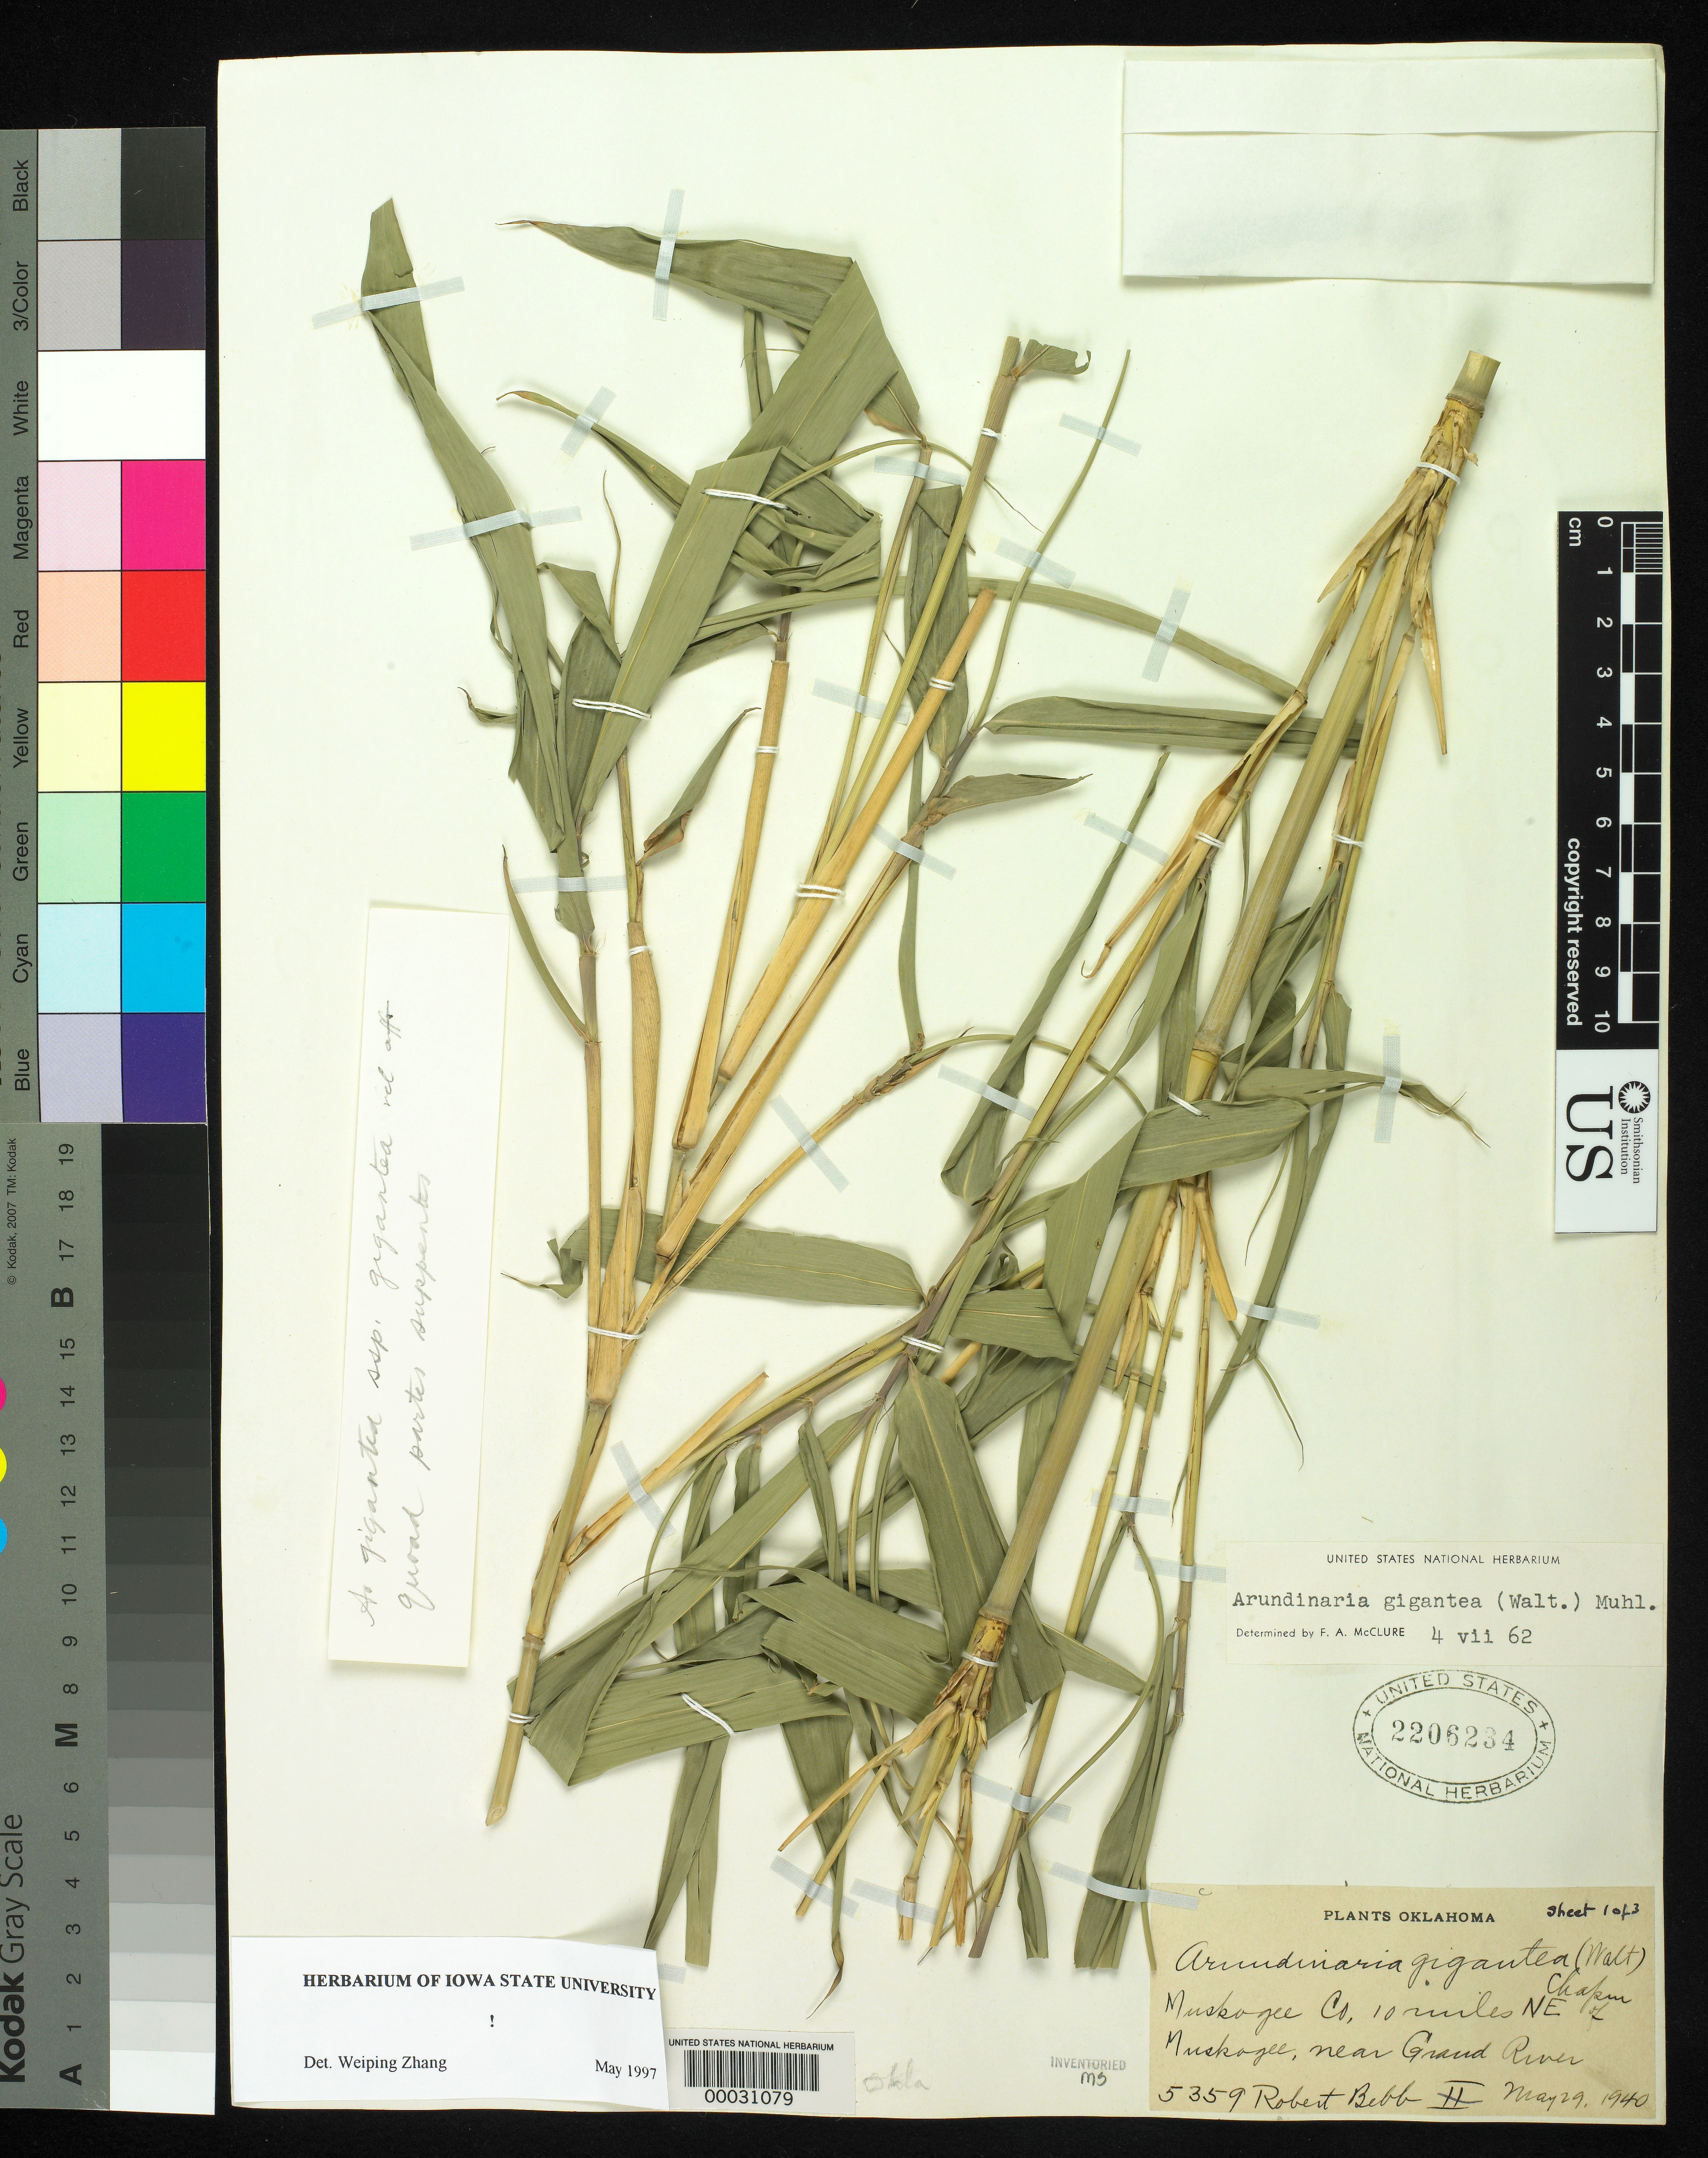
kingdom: Plantae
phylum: Tracheophyta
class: Liliopsida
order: Poales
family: Poaceae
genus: Arundinaria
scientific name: Arundinaria gigantea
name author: (Walter) Muhl.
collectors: R. Bebb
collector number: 5359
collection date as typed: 29 May 1940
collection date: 1940-05-29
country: United States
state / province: Oklahoma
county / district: Muskogee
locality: Muskogee, grand river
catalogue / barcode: US 2206234